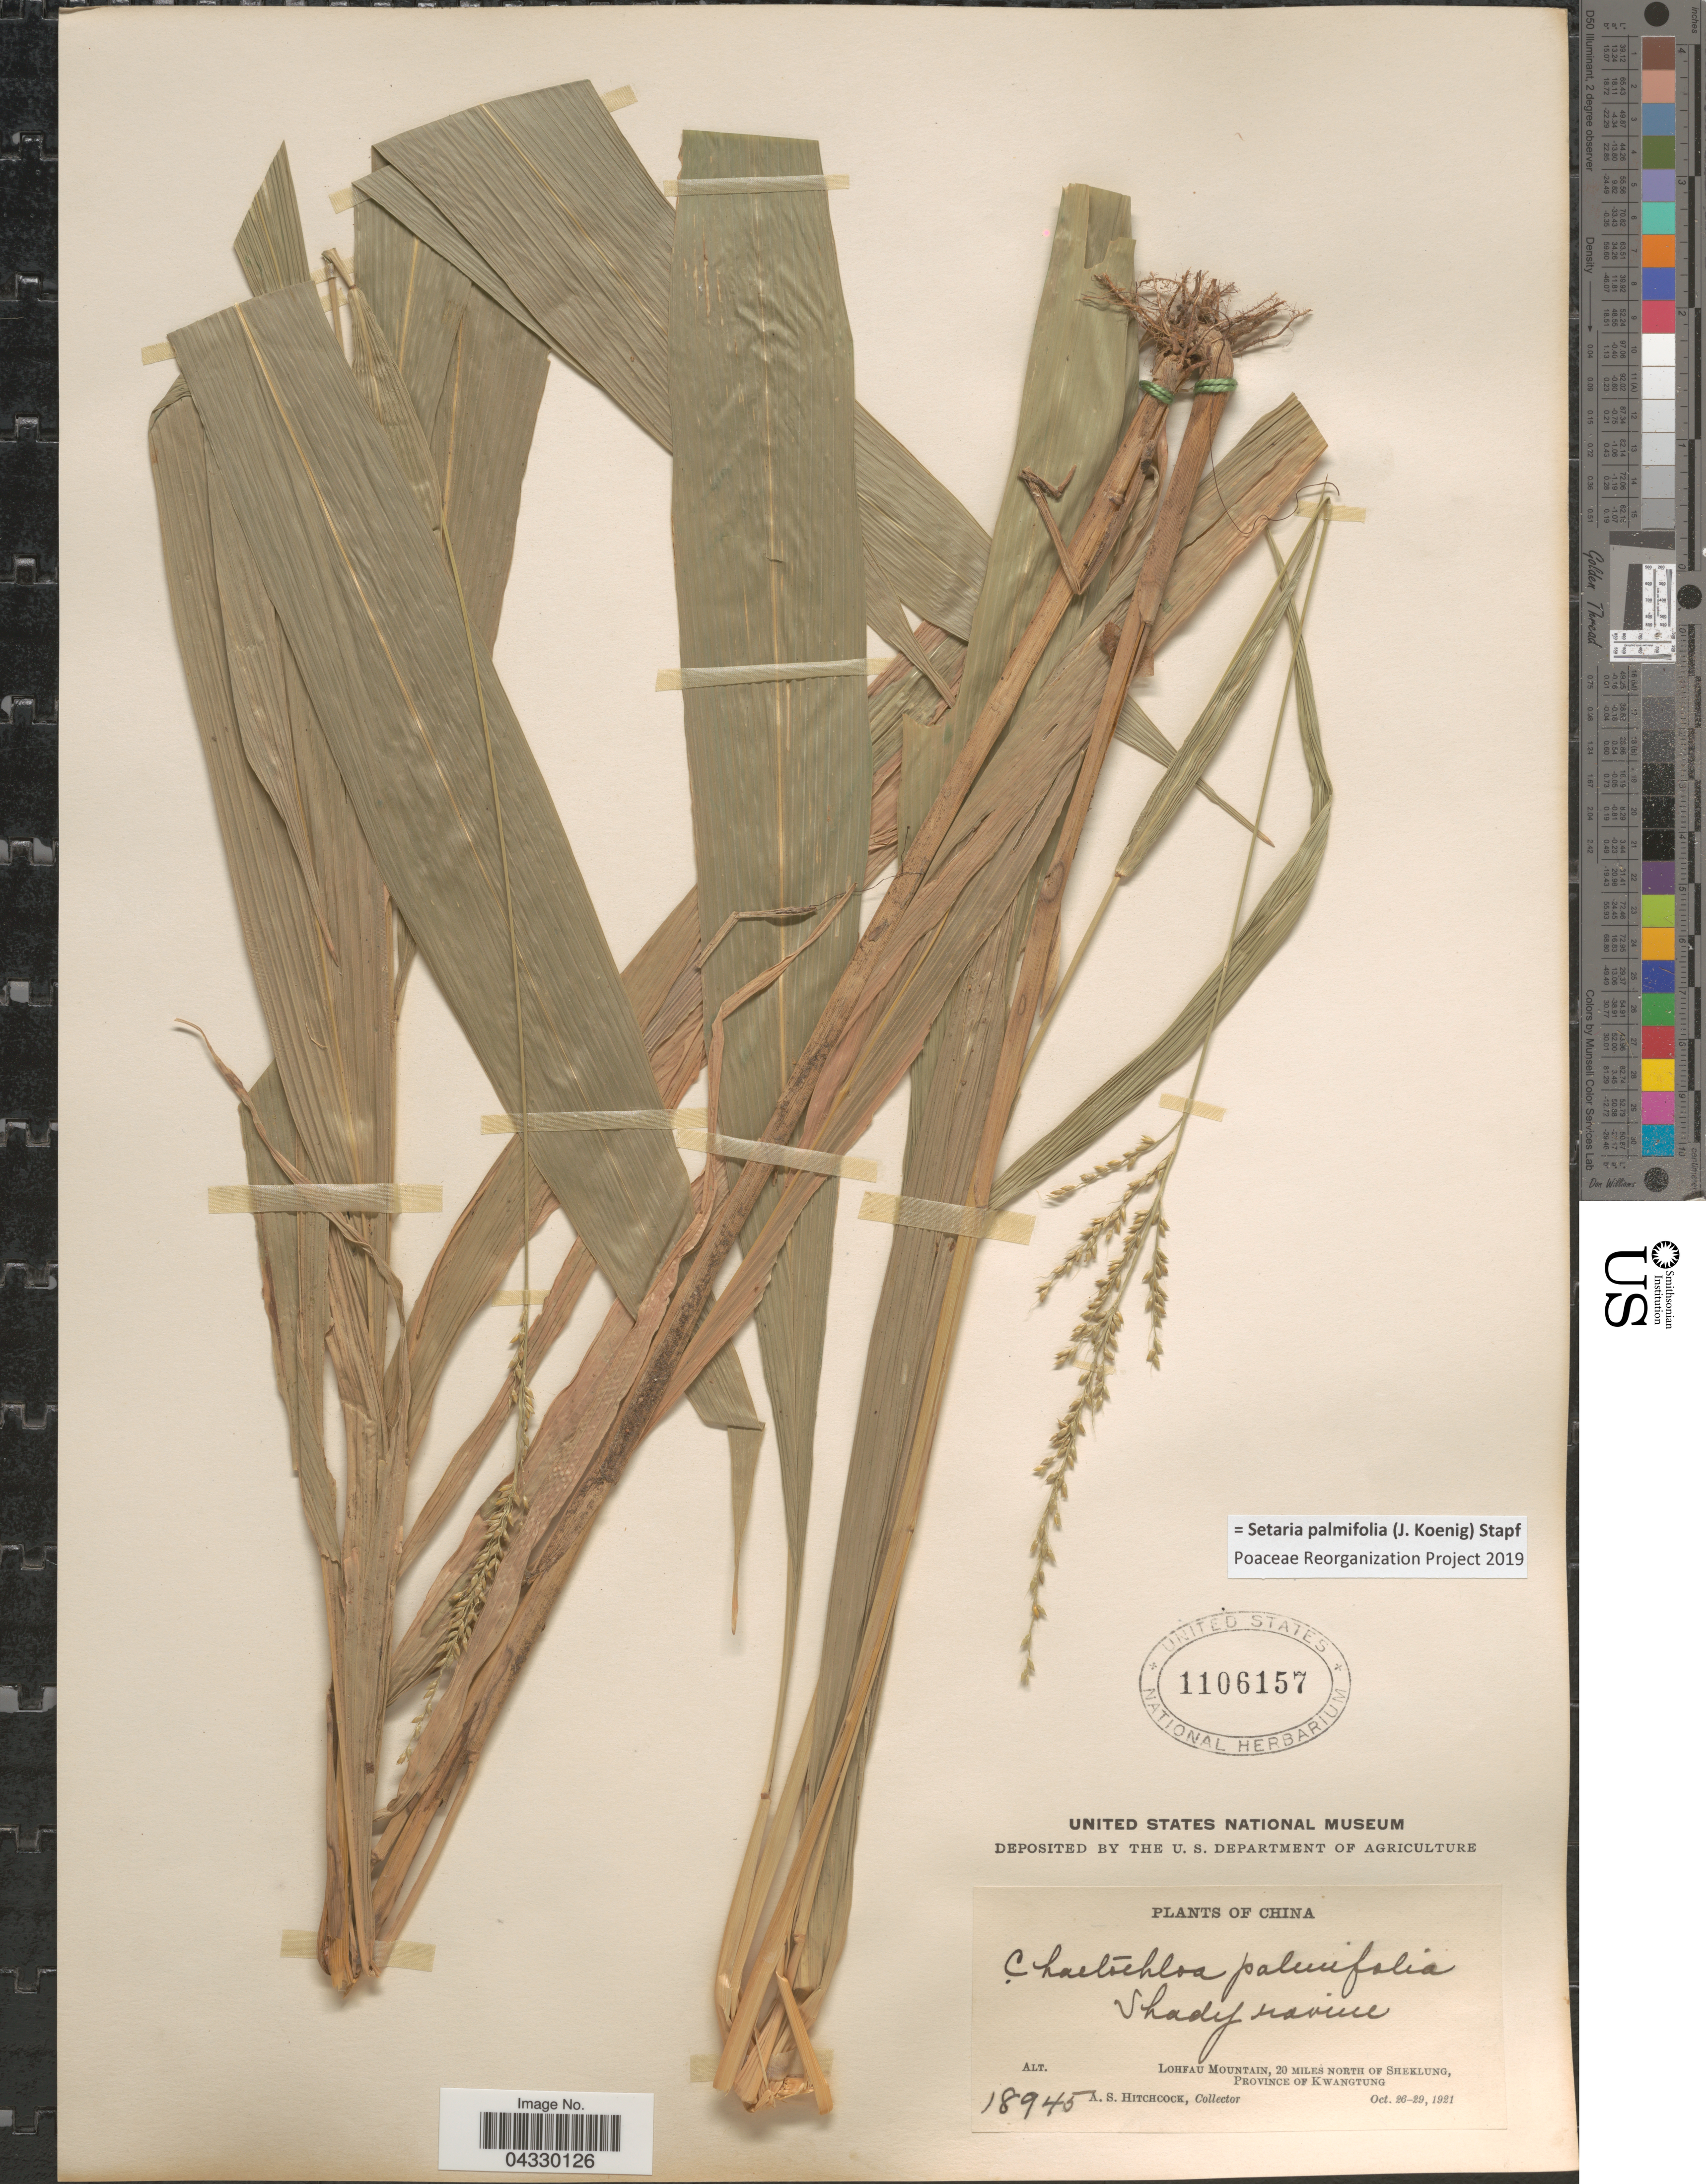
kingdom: Plantae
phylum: Tracheophyta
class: Liliopsida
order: Poales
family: Poaceae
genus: Setaria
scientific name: Setaria palmifolia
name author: (J. Koenig) Stapf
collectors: A. S. Hitchcock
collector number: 18945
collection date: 1921-10-26/1921-10-29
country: China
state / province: Guangdong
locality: Lohfau Mountain, 20 miles north of Sheklung, Province of Kwangtung.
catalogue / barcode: US 1106157